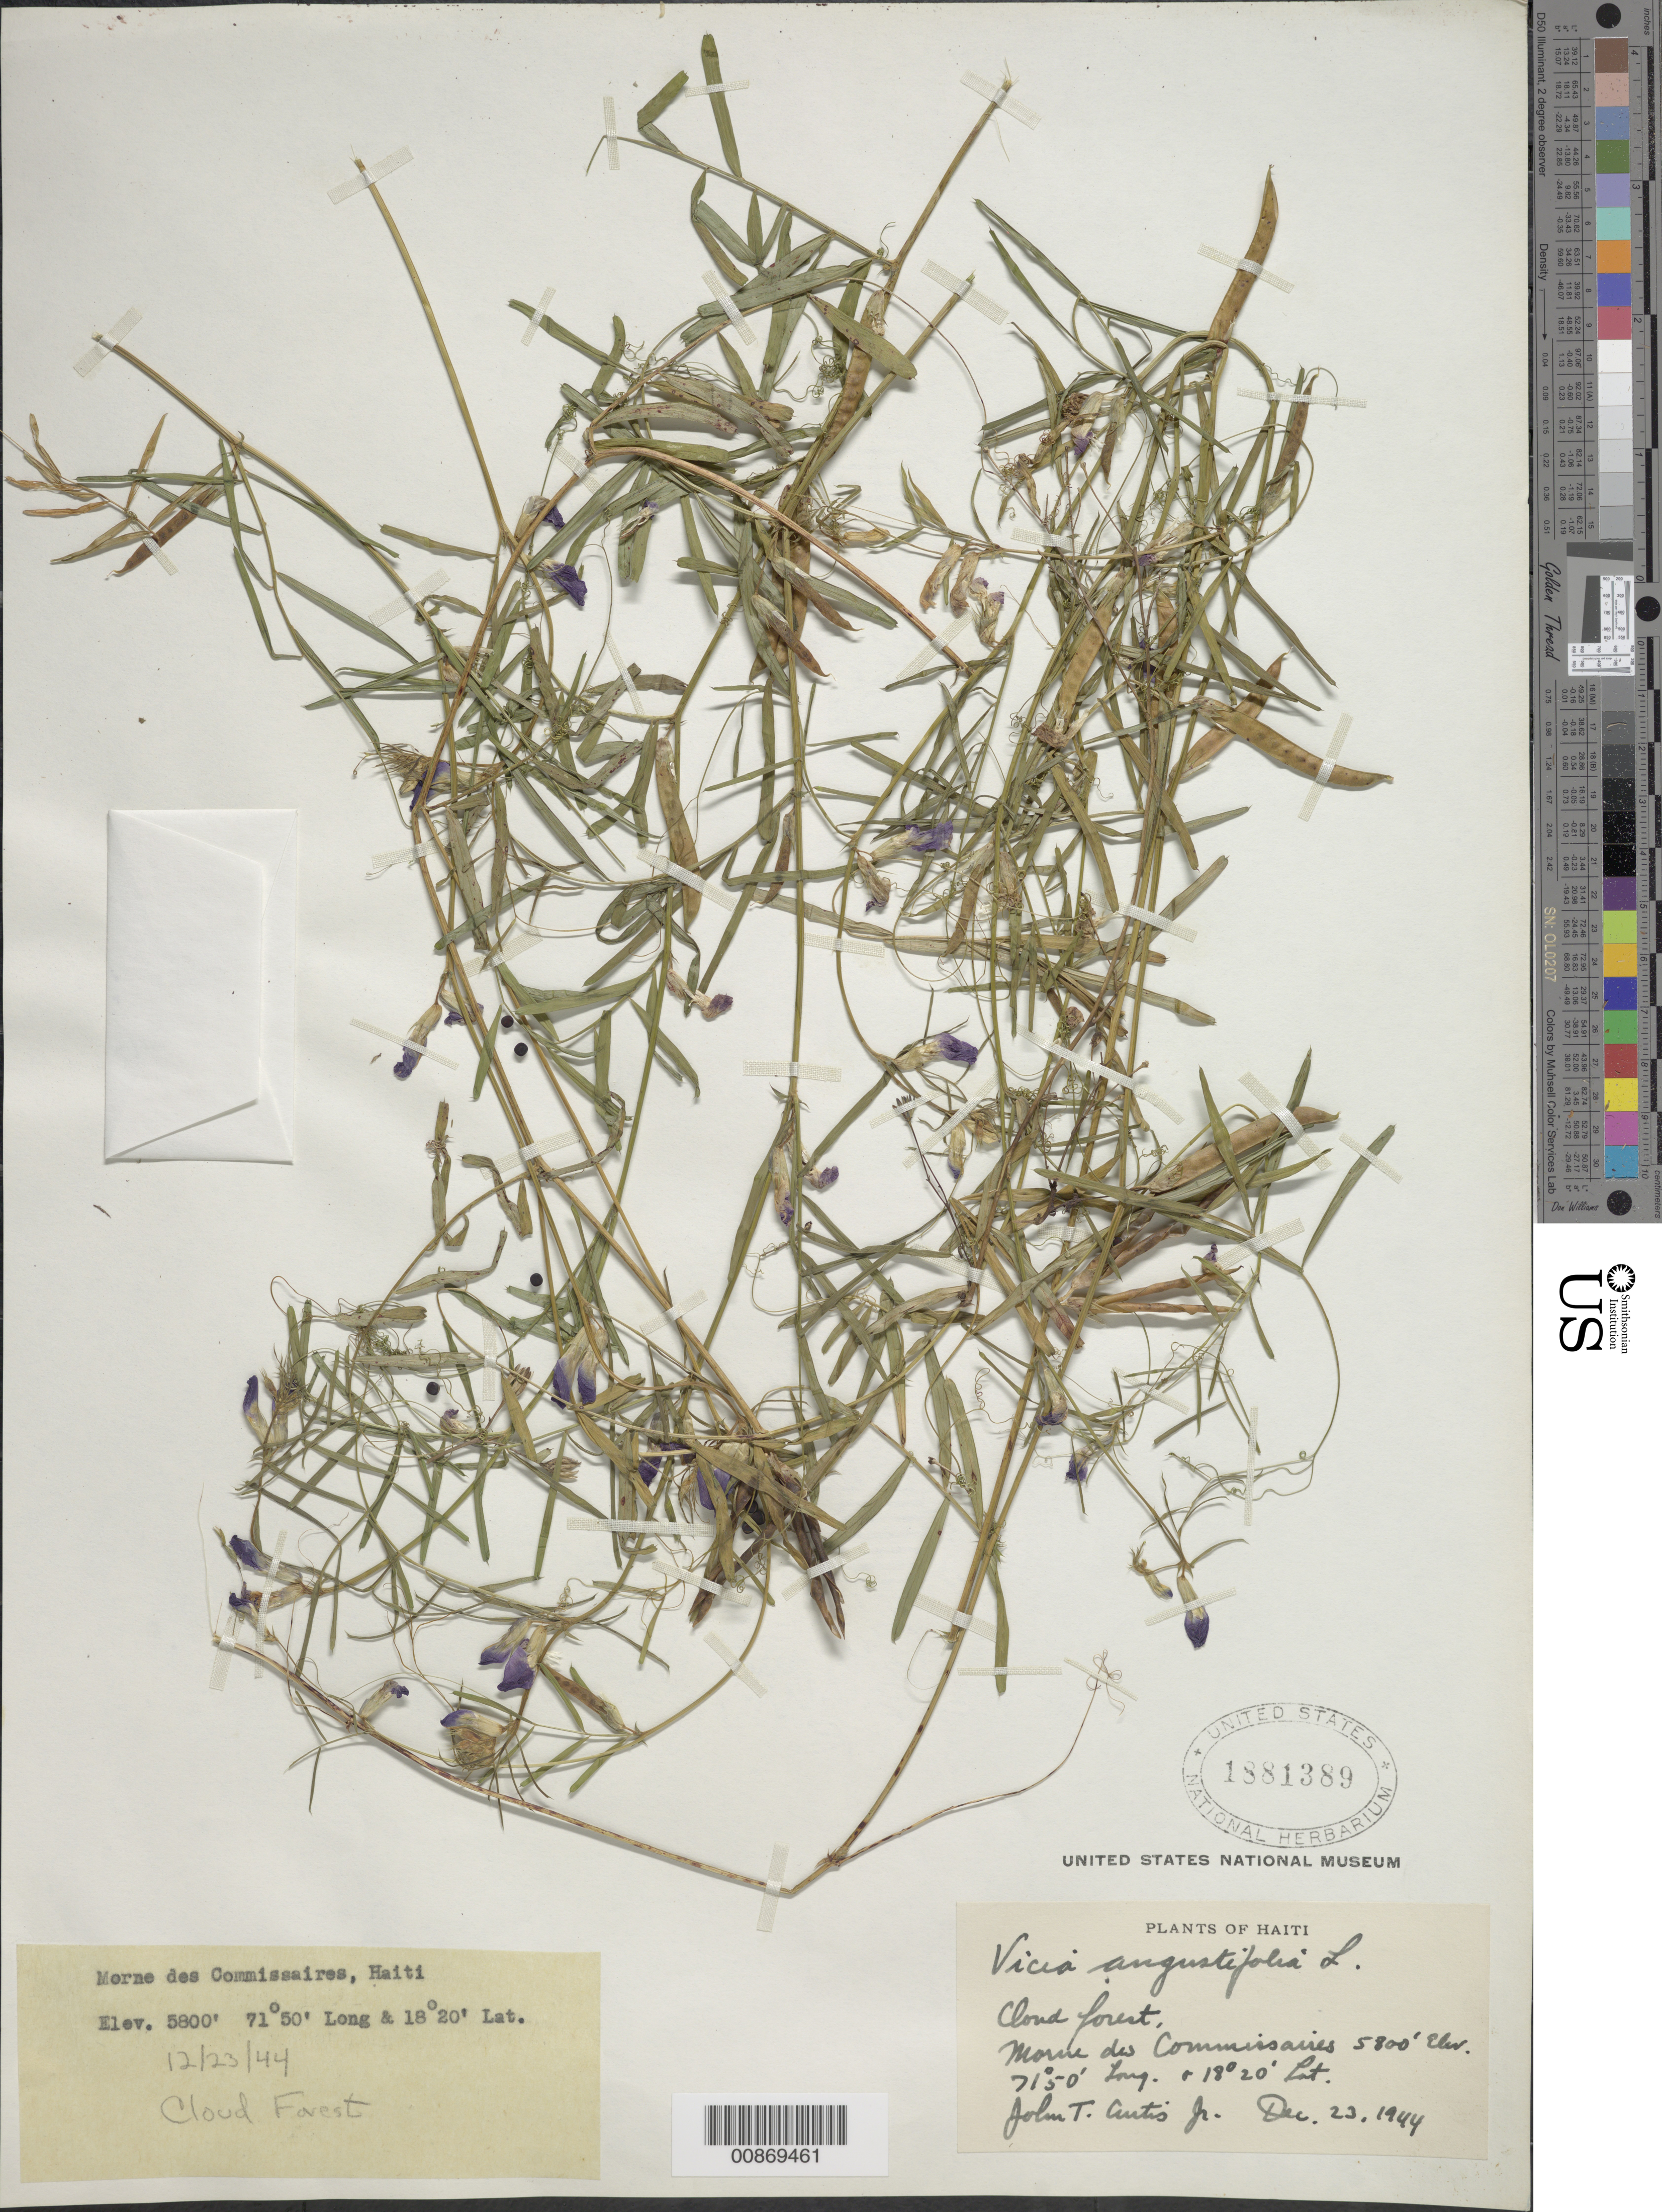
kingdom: Plantae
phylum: Tracheophyta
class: Magnoliopsida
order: Fabales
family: Fabaceae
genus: Vicia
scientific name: Vicia angustifolia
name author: L.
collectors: J. Curtis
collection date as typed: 23 Dec 1944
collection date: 1944-12-23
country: Haiti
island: Hispaniola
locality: Morne des Commissaires.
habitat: Cloud forest.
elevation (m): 1768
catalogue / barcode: US 1881389